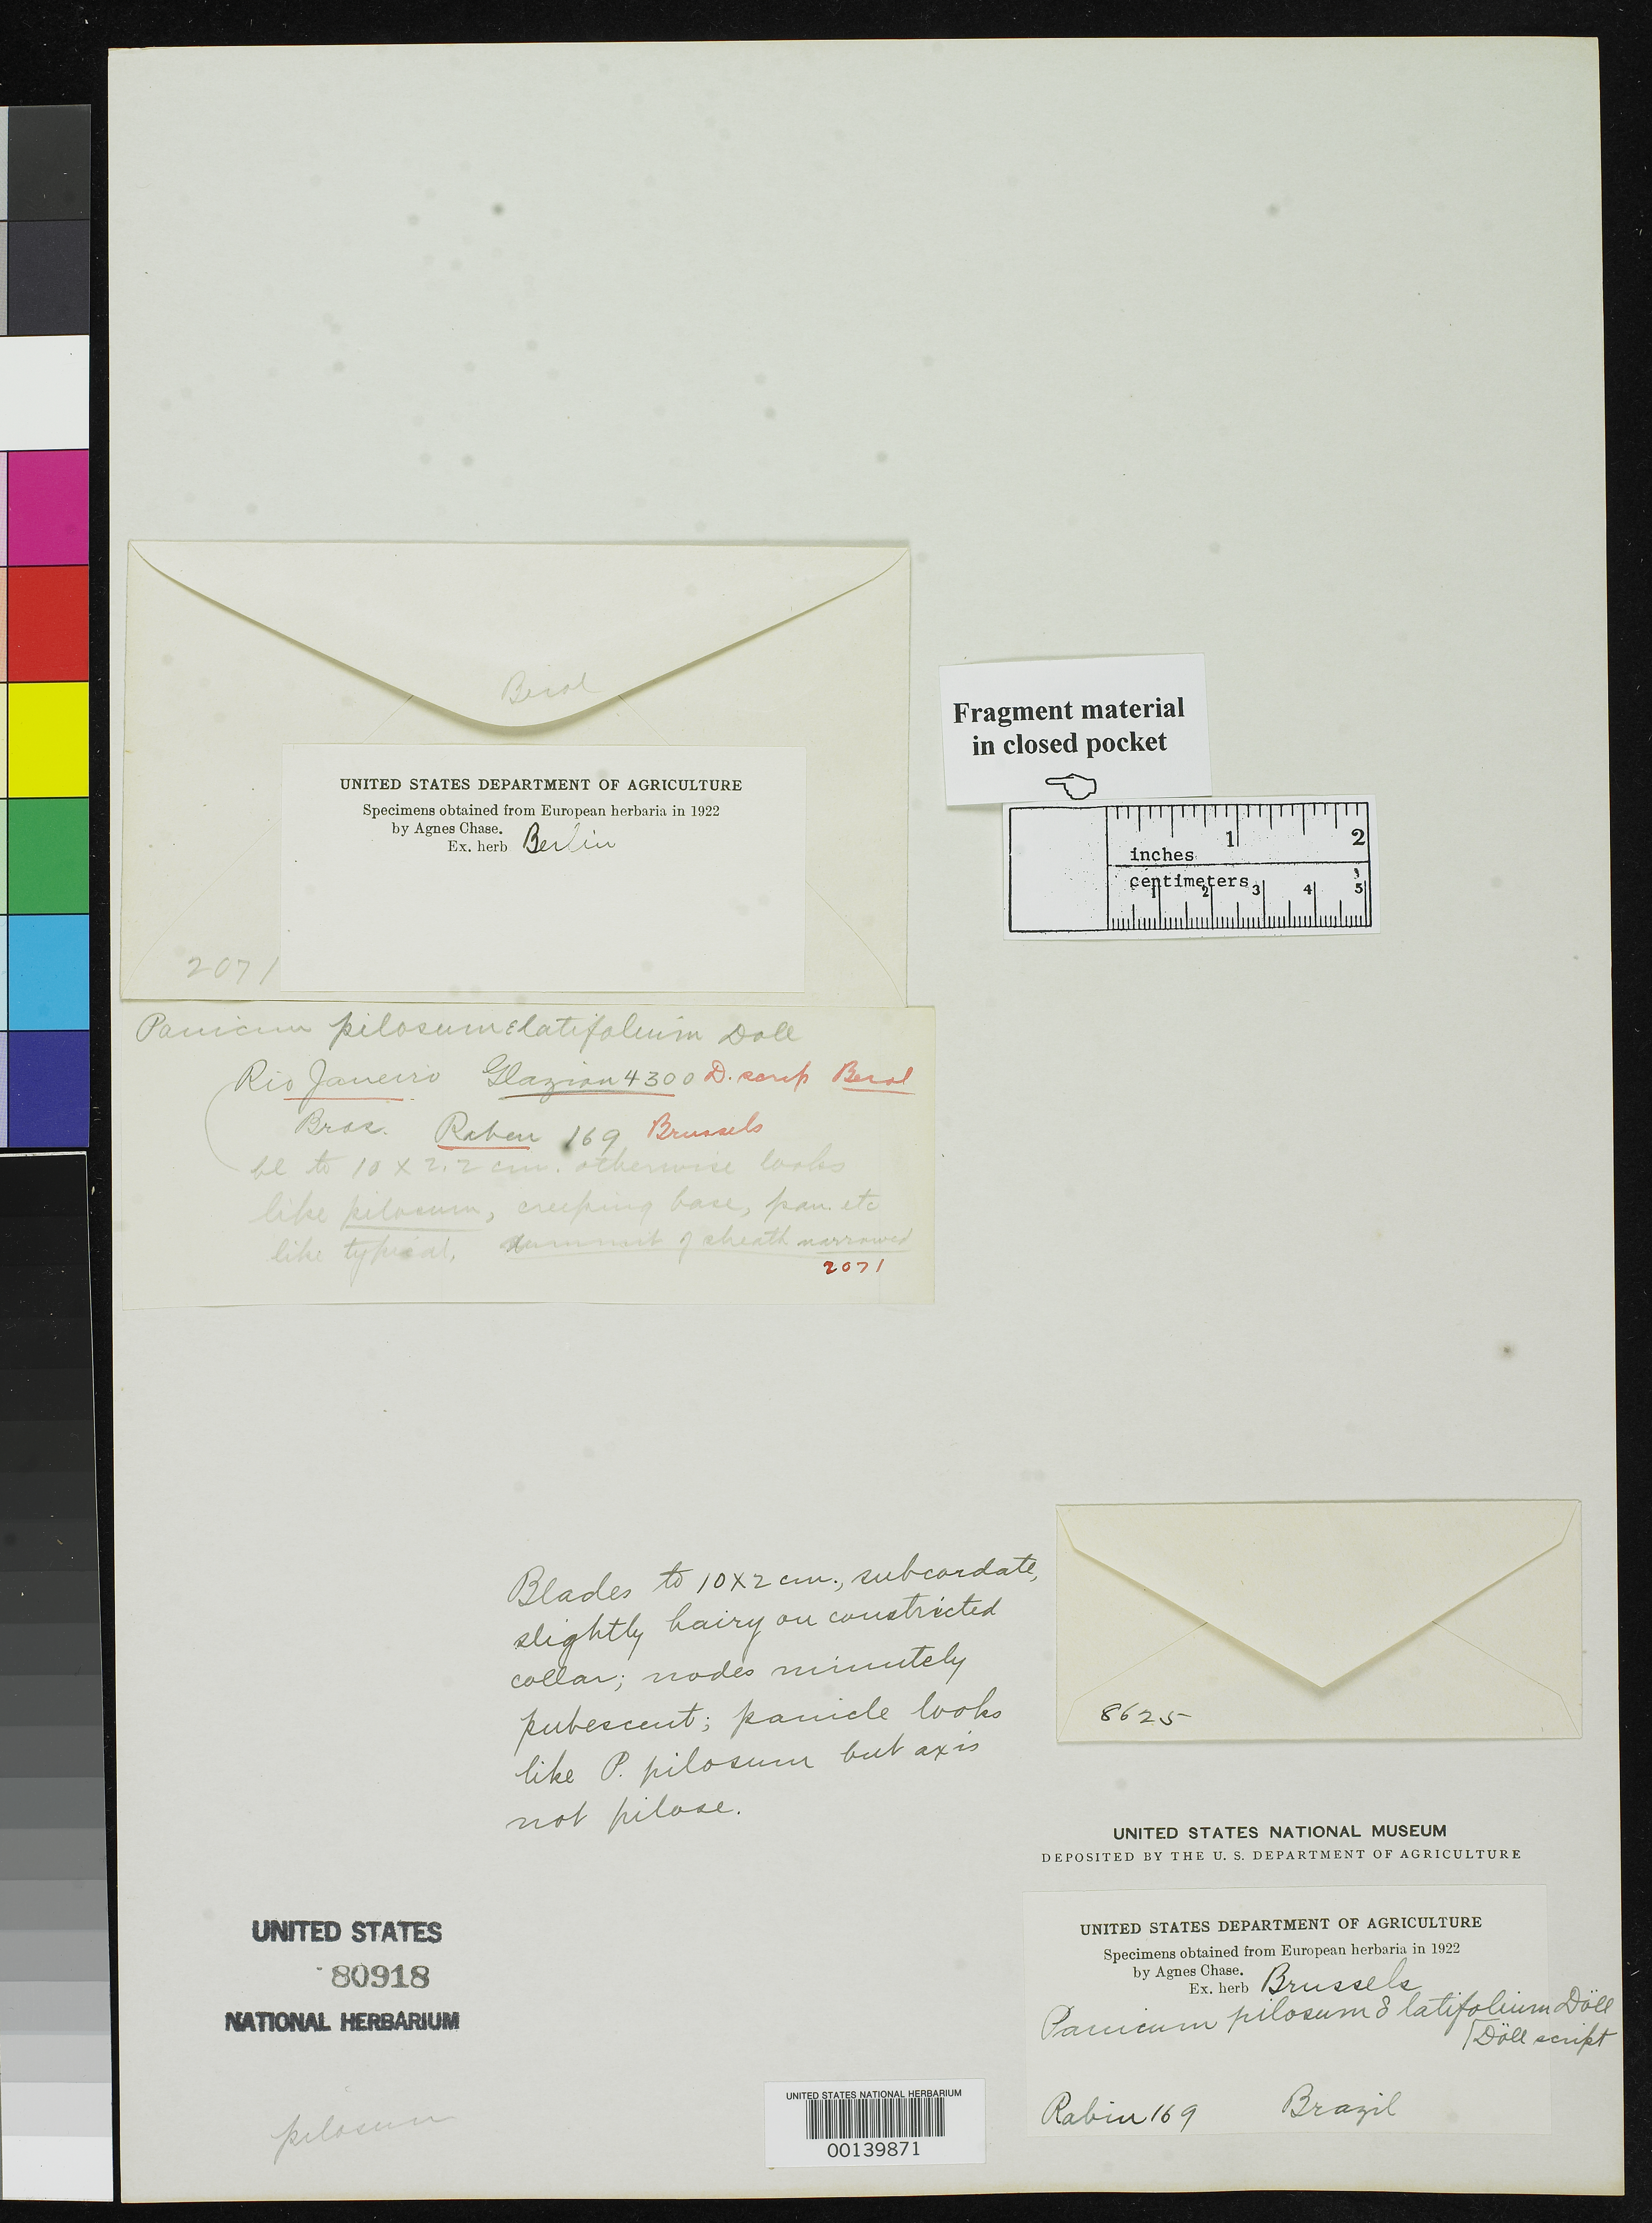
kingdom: Plantae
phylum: Tracheophyta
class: Liliopsida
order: Poales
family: Poaceae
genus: Panicum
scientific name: Panicum pilosum var. latifolium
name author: Döll in Mart.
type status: Type Fragment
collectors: A. F. M. Glaziou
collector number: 4300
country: Brazil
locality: Near Rio de Janeiro.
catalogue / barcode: US 80918